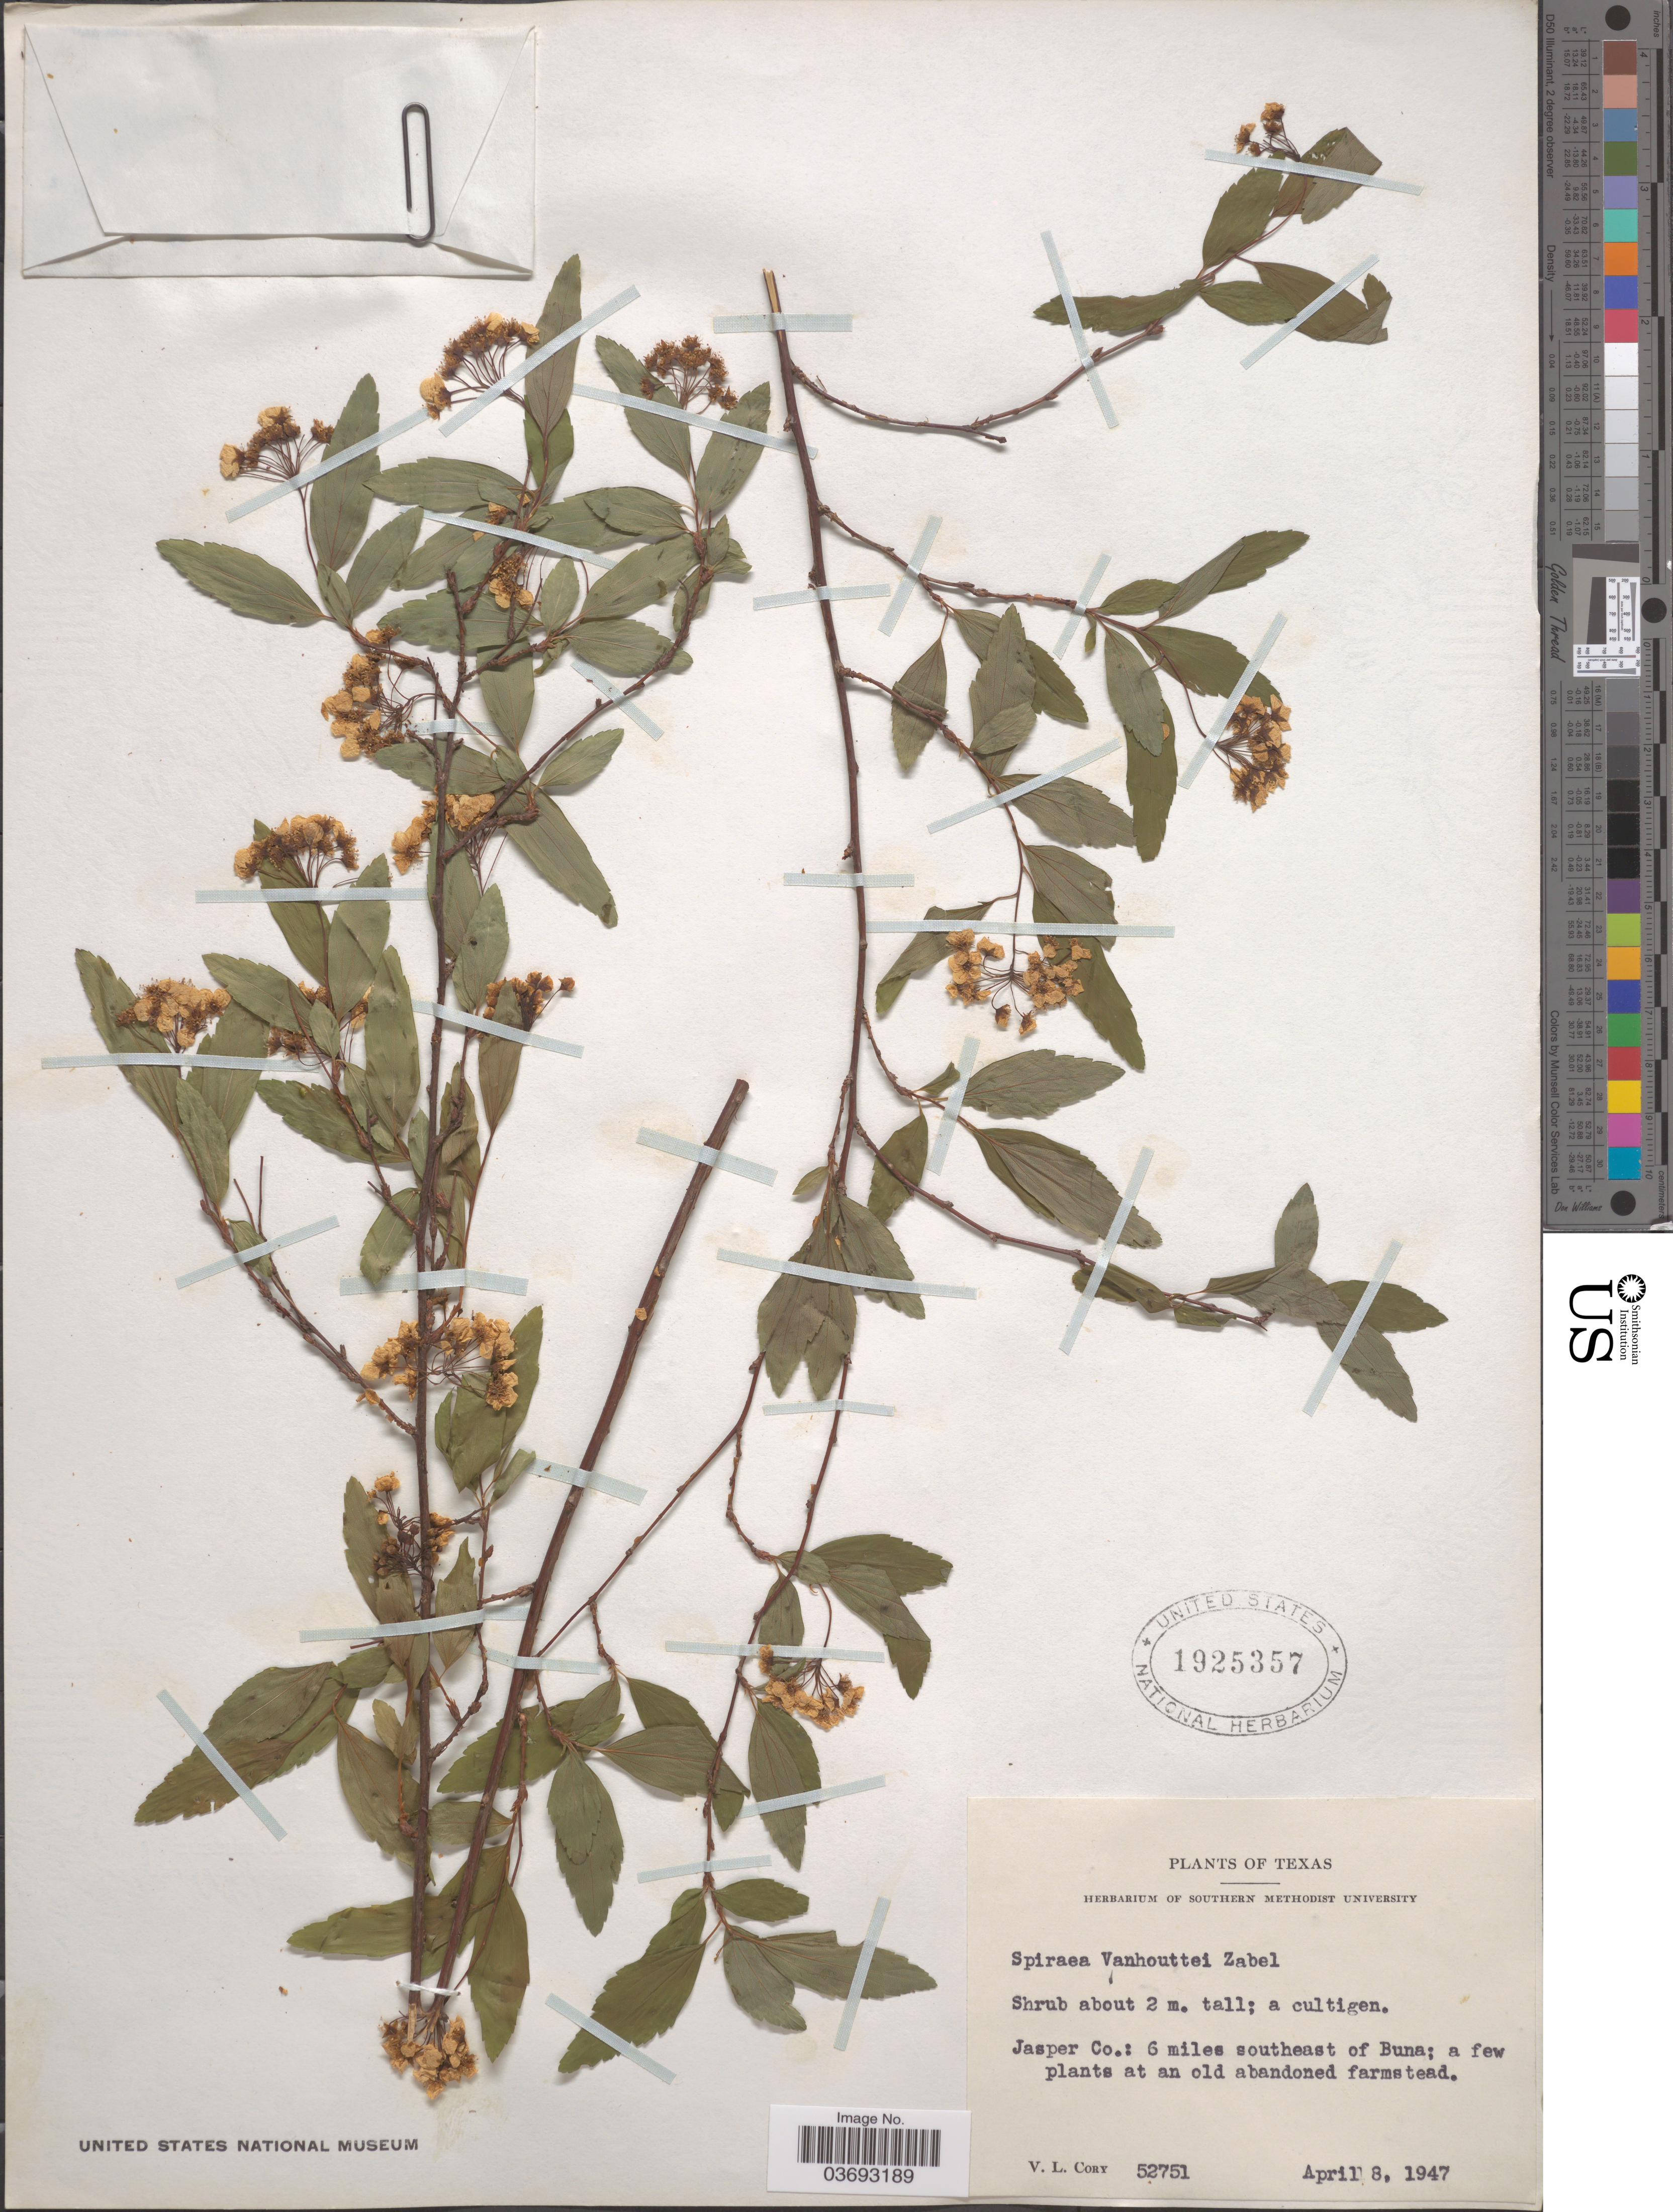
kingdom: Plantae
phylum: Tracheophyta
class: Magnoliopsida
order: Rosales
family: Rosaceae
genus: Spiraea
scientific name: Spiraea x vanhouttei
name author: (Briot) Carrière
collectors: V. Cory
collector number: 52751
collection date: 1947-04-08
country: United States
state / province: Texas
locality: Jasper Co.: 6 miles southeast of Buna.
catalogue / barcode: US 1925357